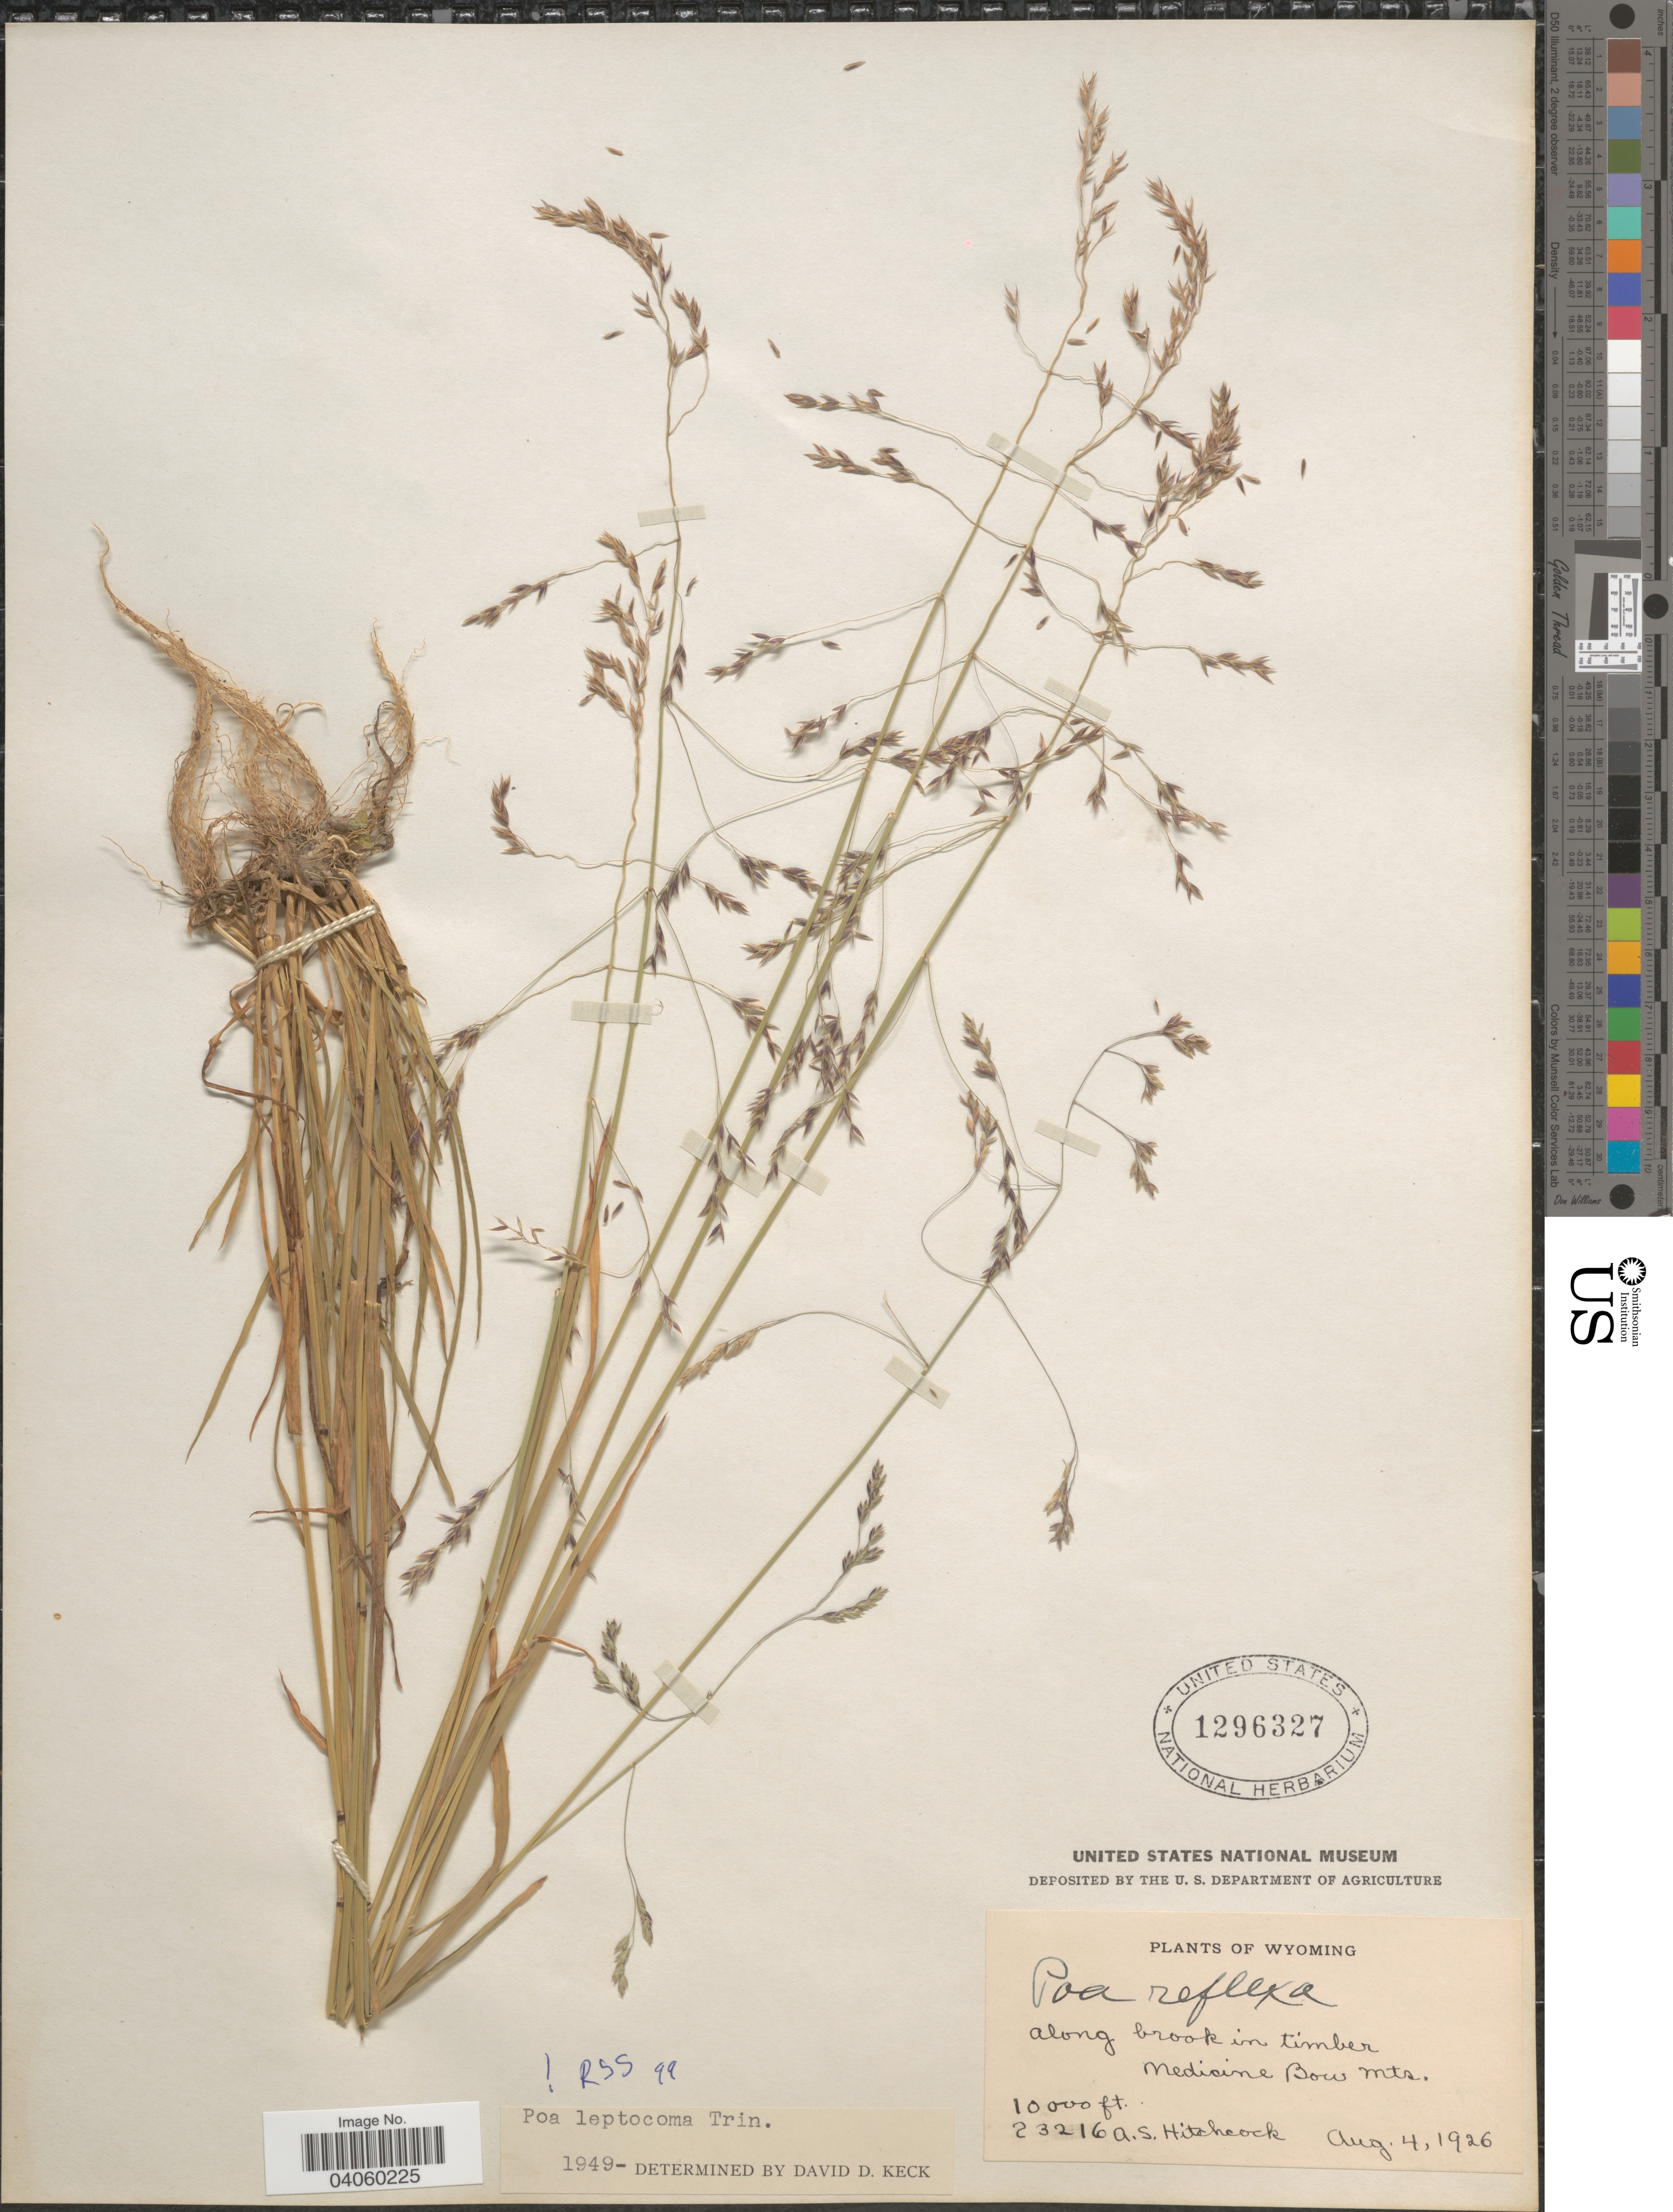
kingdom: Plantae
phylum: Tracheophyta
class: Liliopsida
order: Poales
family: Poaceae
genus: Poa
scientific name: Poa leptocoma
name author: Trin.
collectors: A. S. Hitchcock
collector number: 23216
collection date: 1926-08-04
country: United States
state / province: Wyoming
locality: Along brook in timber Medicine Bow Mts.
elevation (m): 3048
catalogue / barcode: US 1296327